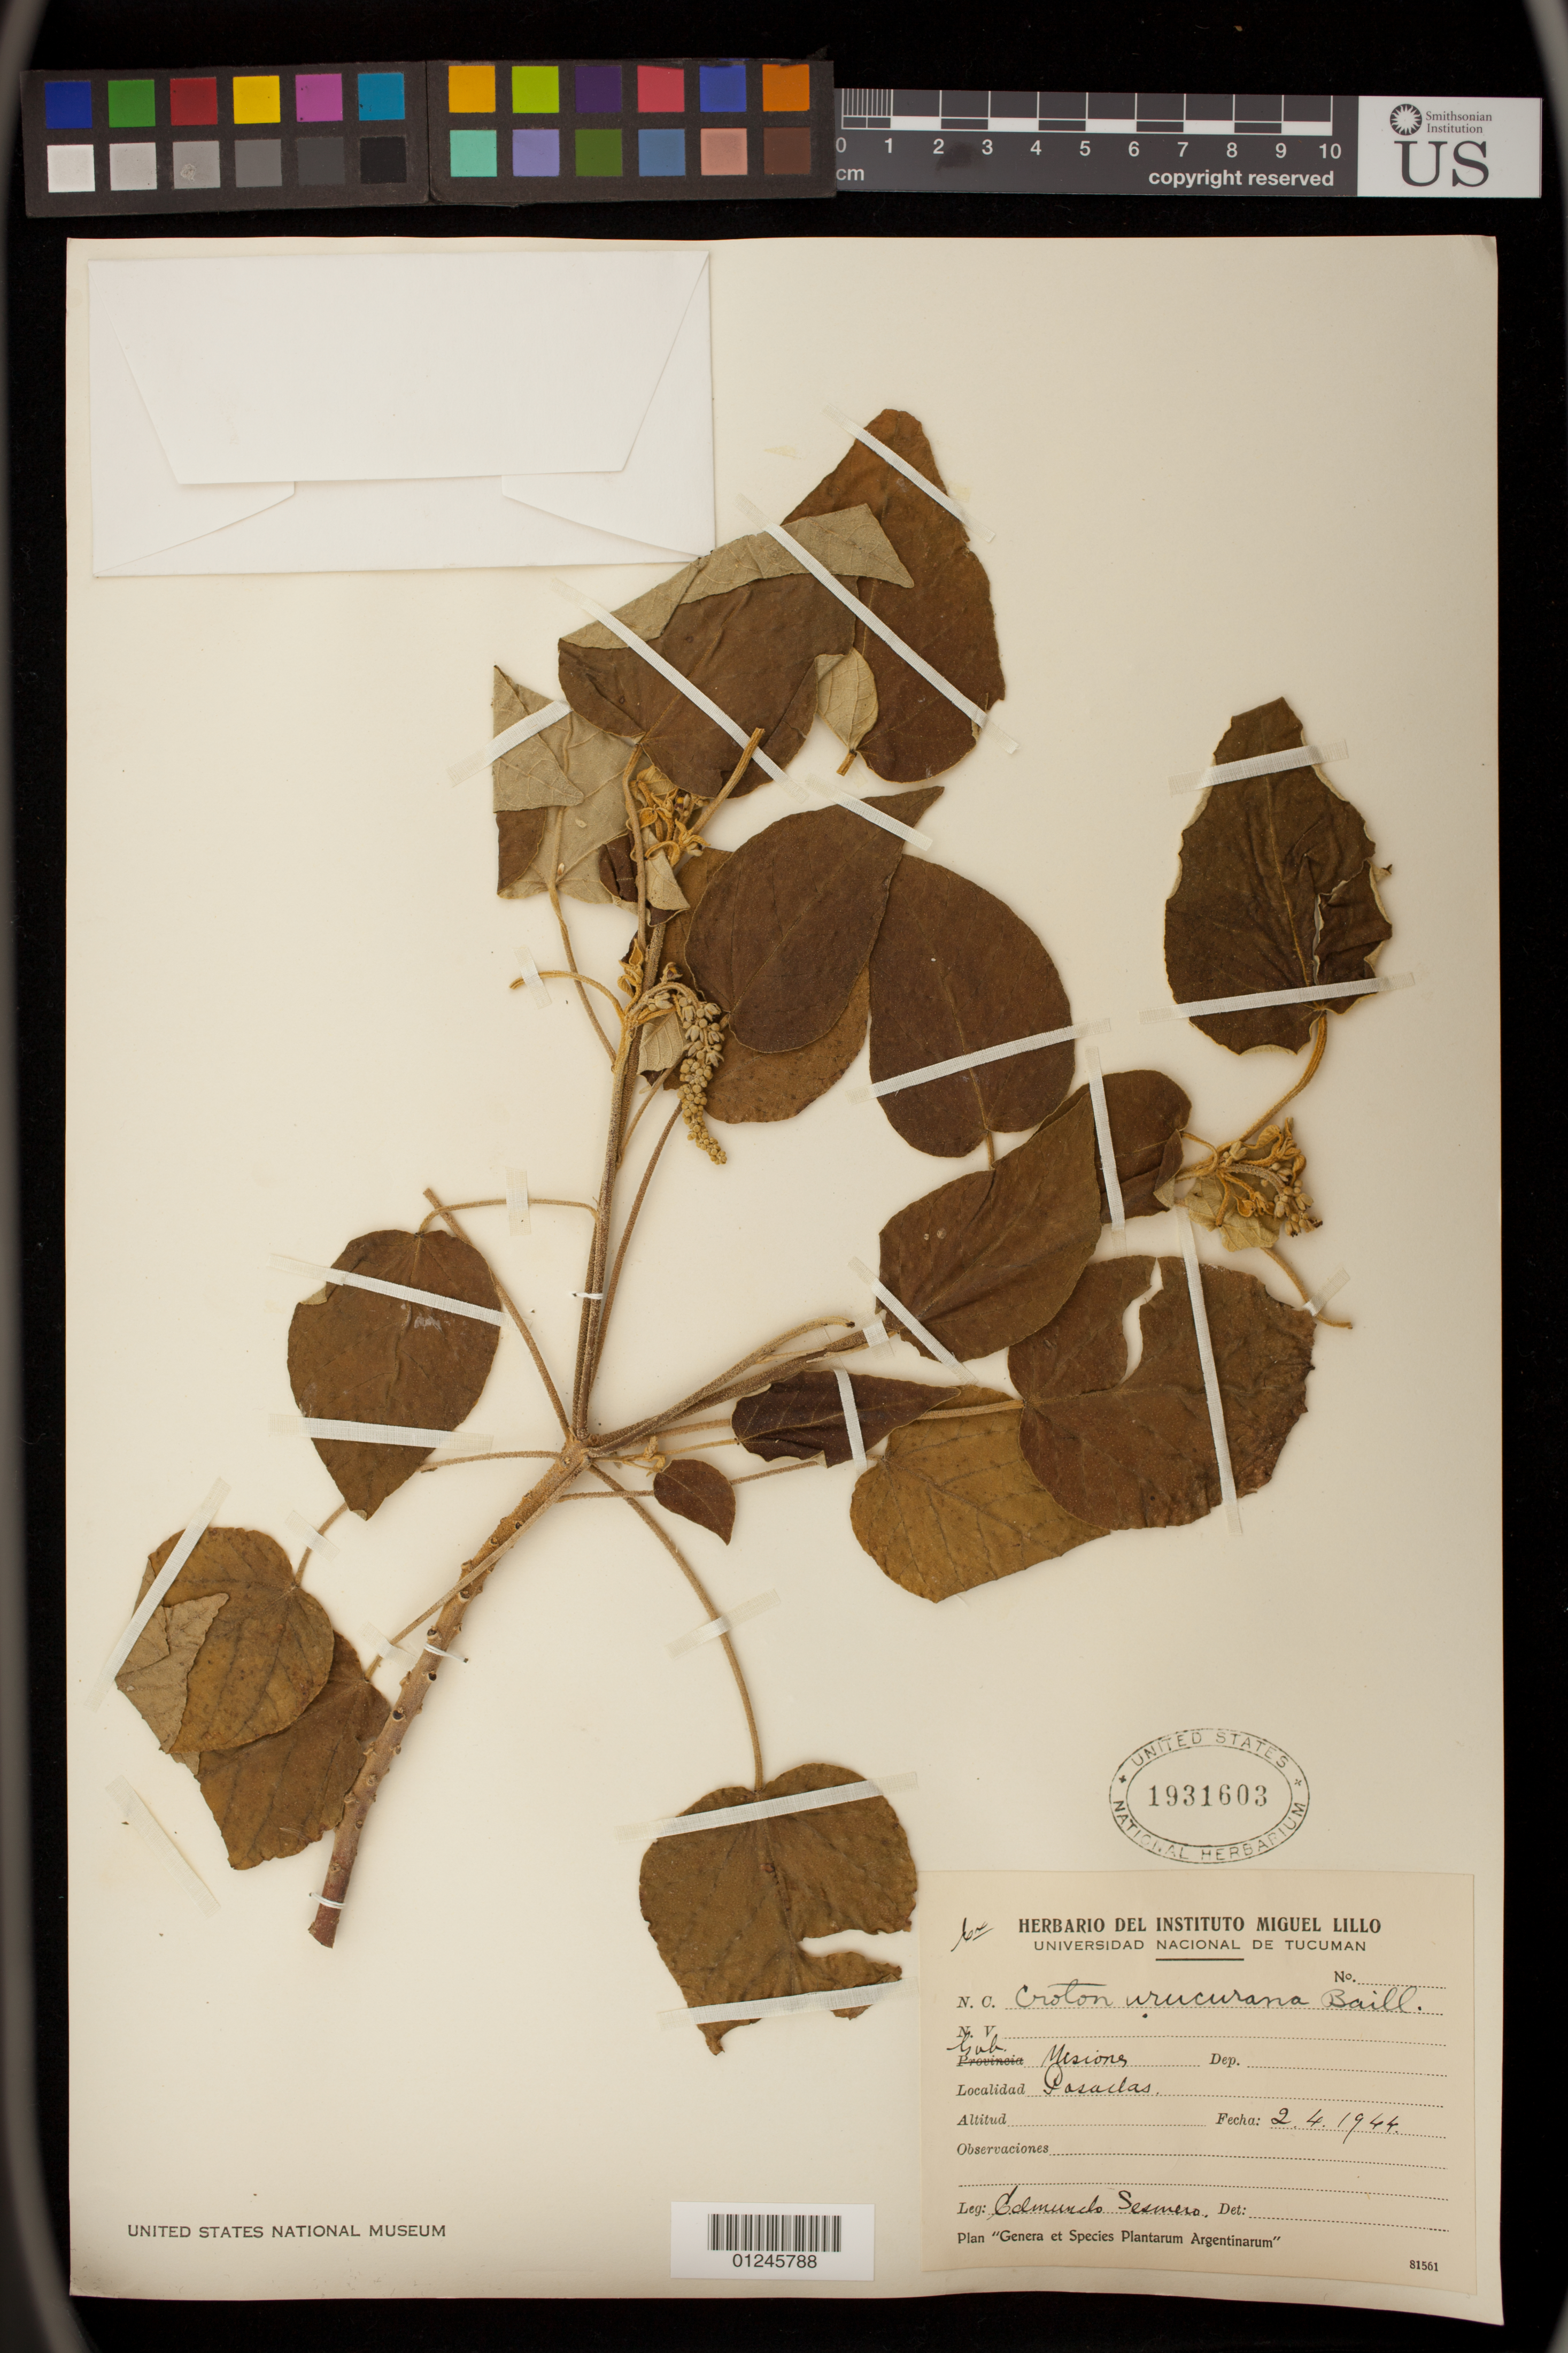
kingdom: Plantae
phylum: Tracheophyta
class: Magnoliopsida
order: Malpighiales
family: Euphorbiaceae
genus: Croton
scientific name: Croton urucurana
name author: Baill.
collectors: C. Sesmero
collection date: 1944-04-02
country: Argentina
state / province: Misiones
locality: Posadas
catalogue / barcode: US 1931603